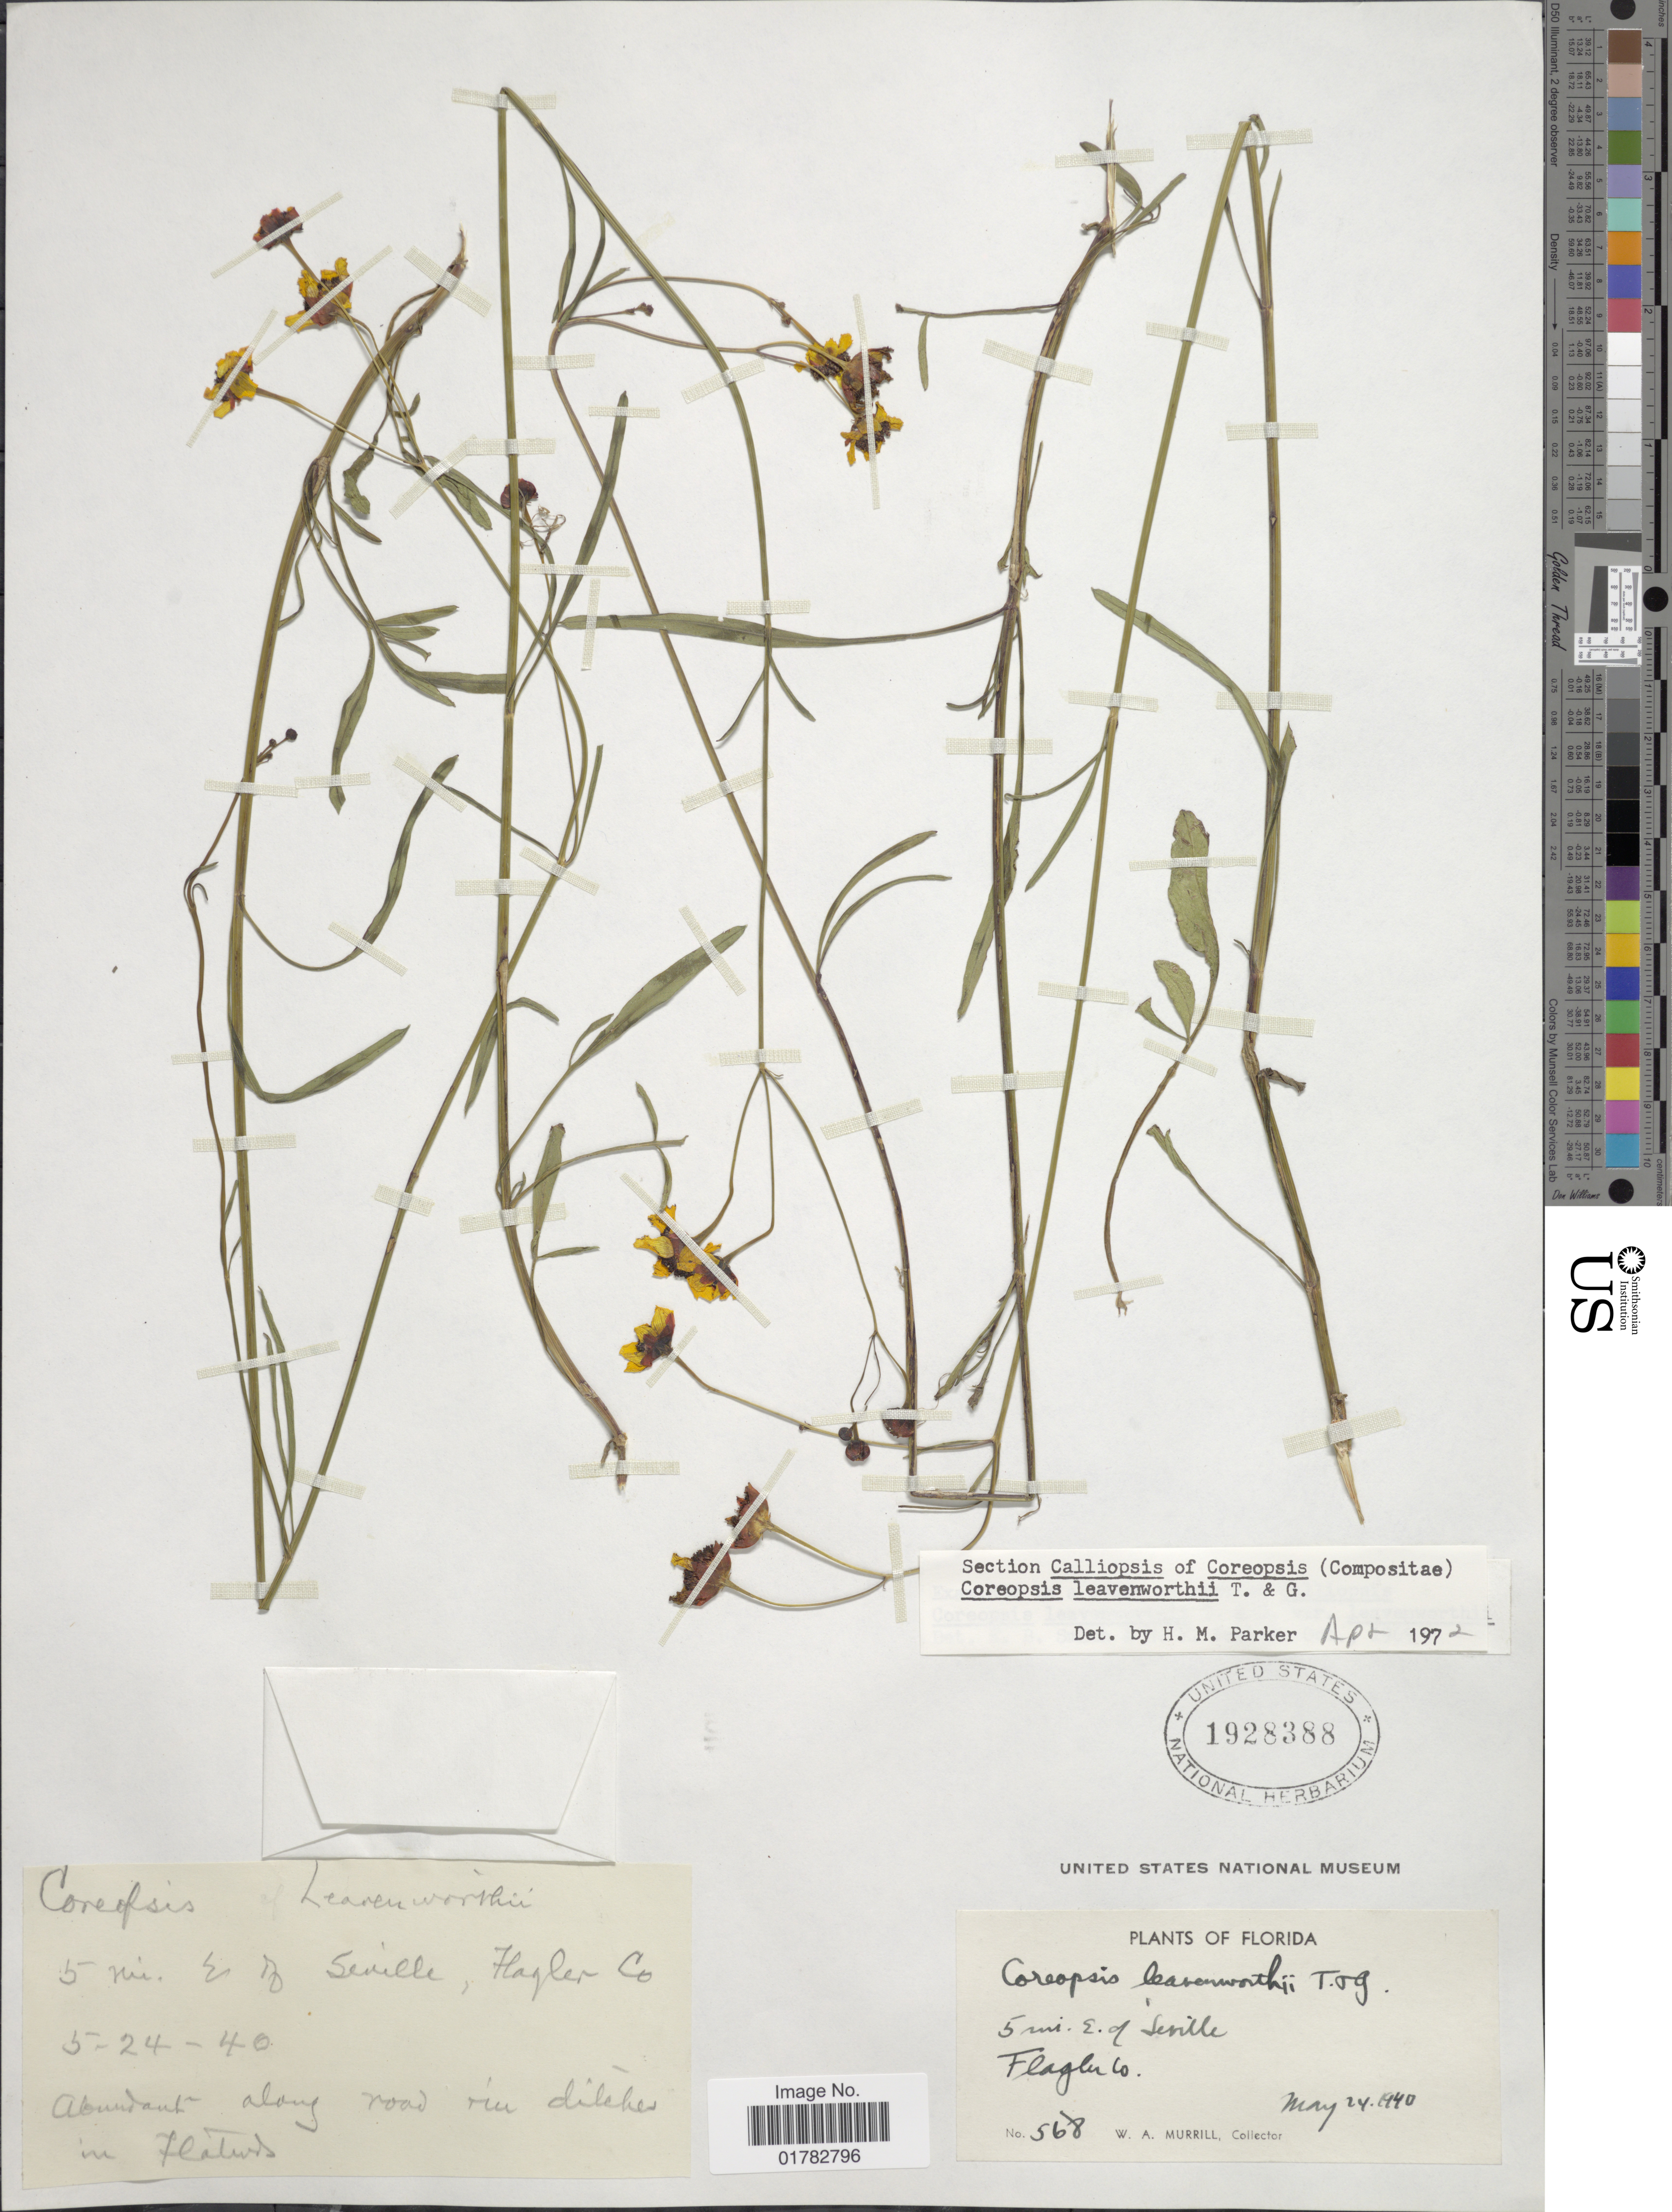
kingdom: Plantae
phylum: Tracheophyta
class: Magnoliopsida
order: Asterales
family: Asteraceae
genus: Coreopsis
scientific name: Coreopsis leavenworthii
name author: Torr. & A. Gray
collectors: W. A. Murrill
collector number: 568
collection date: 1940-04-24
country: United States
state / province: Florida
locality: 5 mi. E. of Seville, Flagler Co.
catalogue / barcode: US 1928388